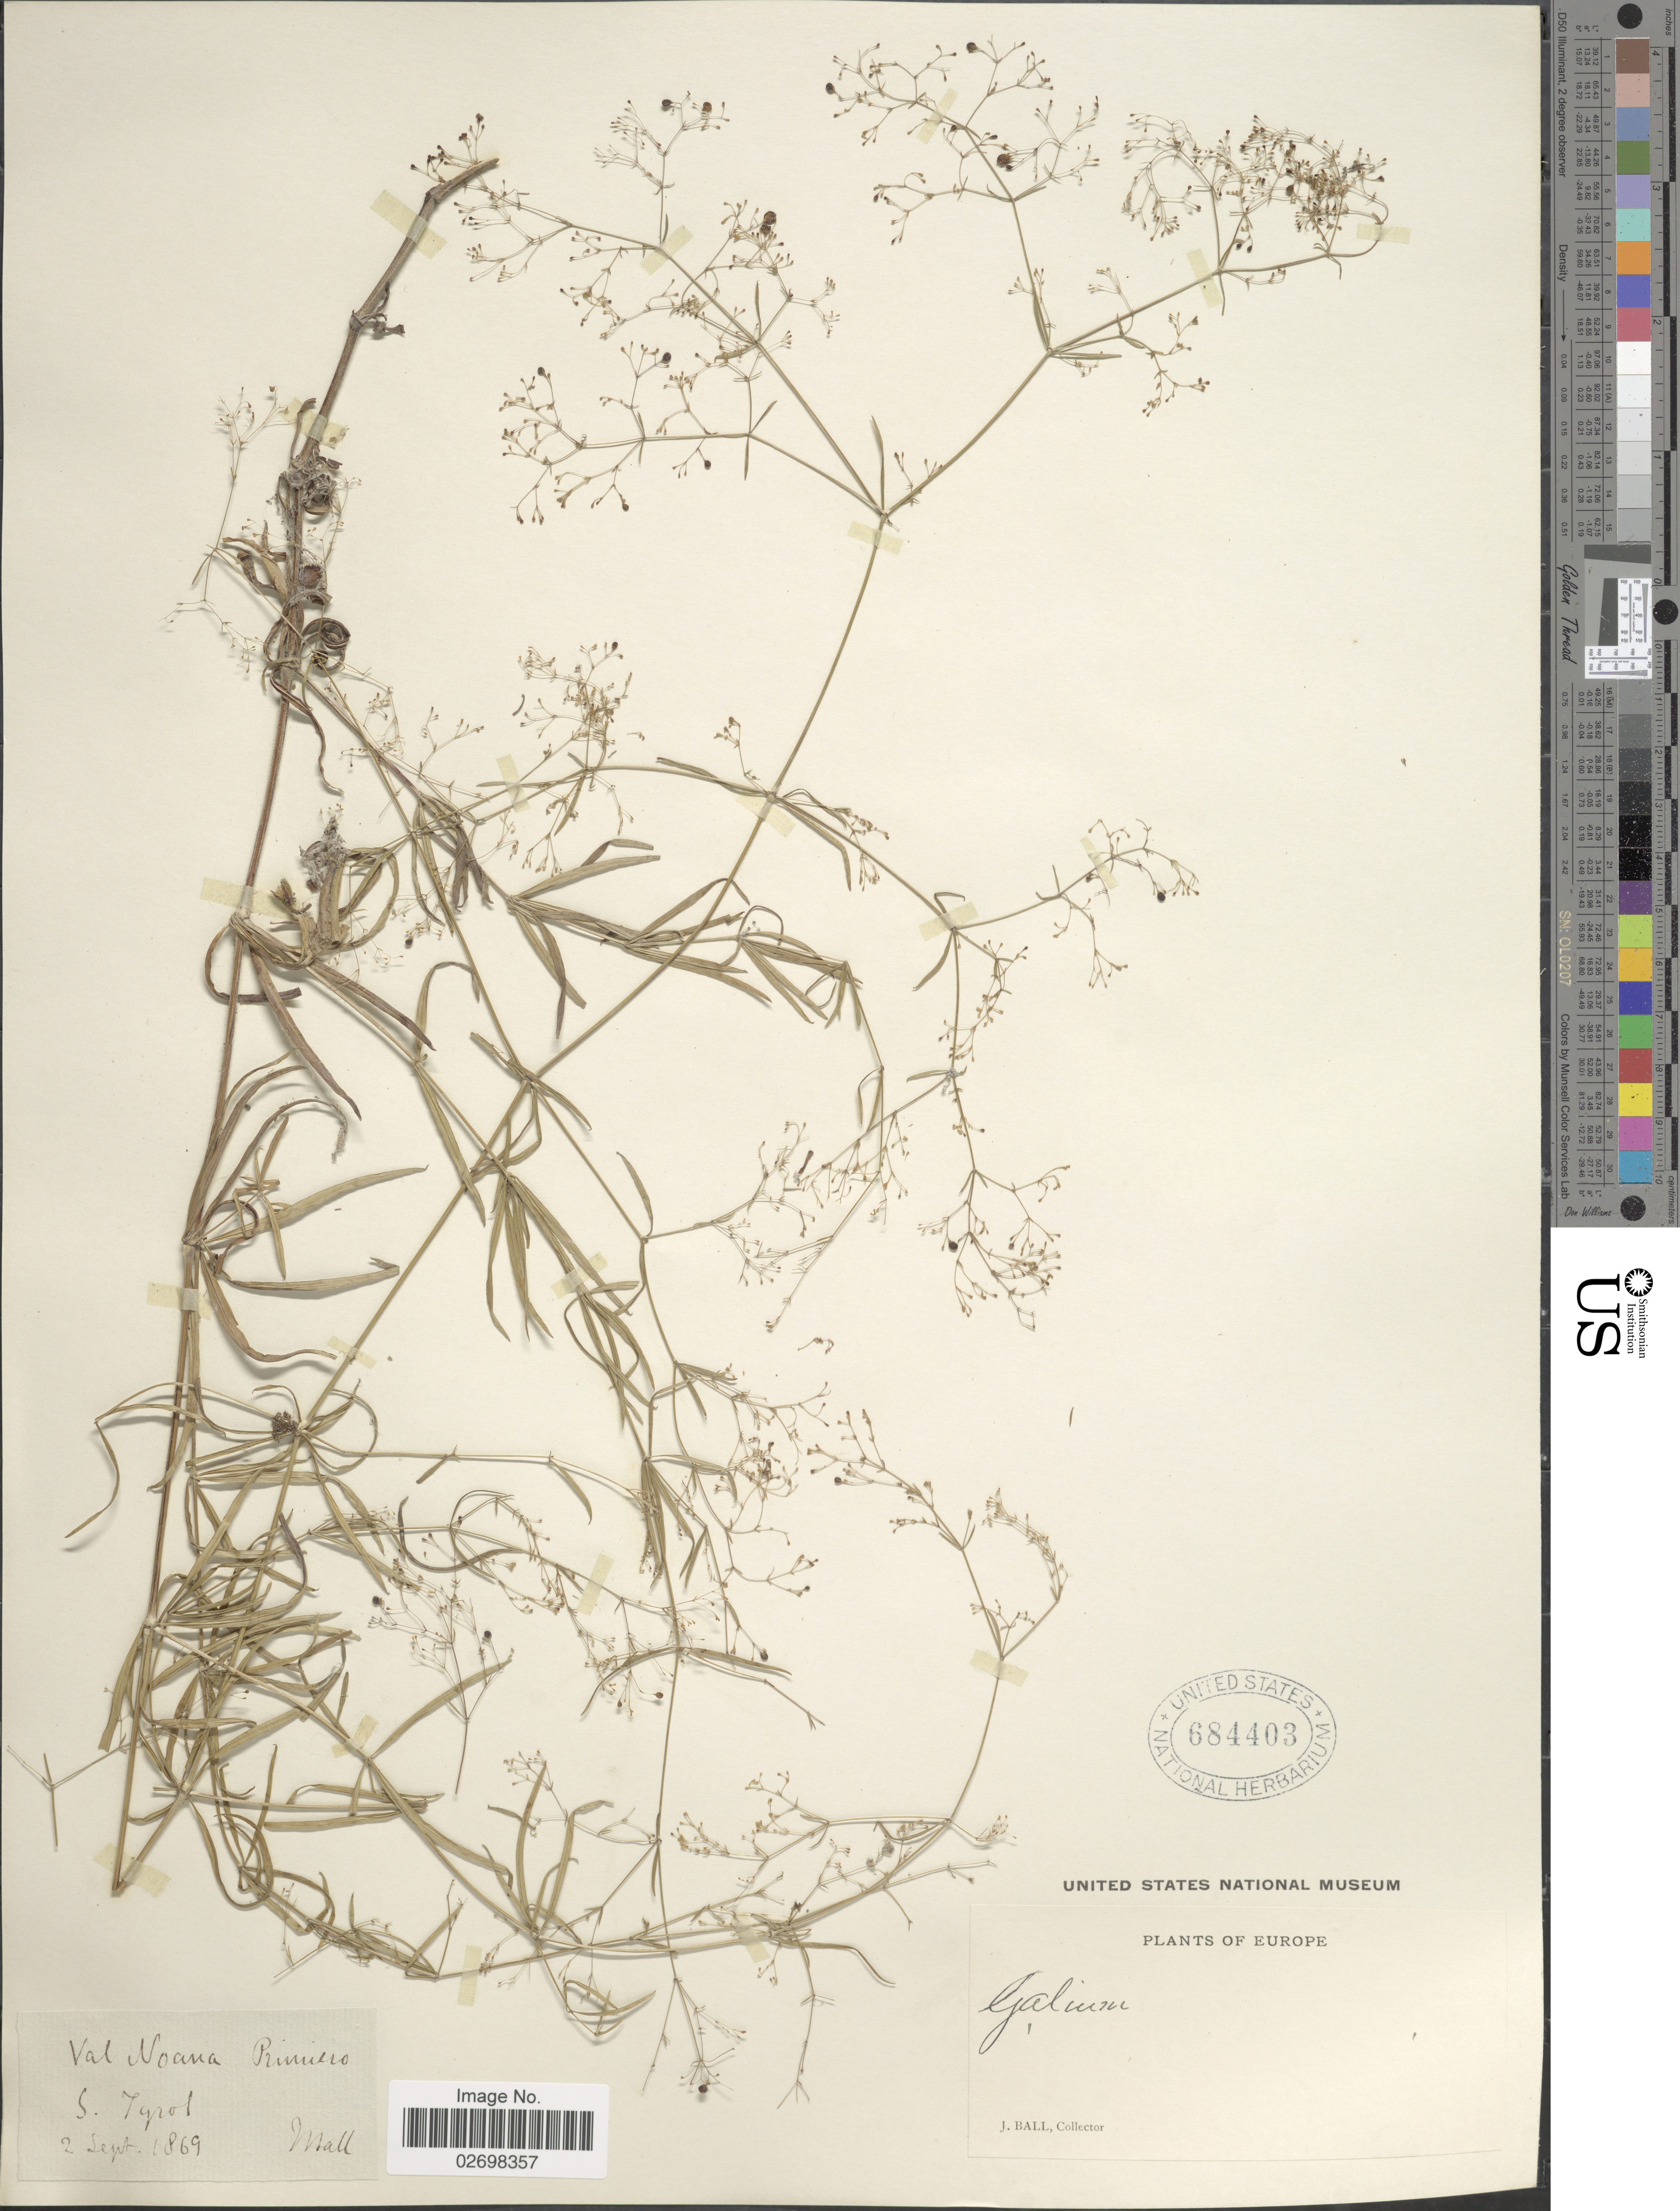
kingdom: Plantae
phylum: Tracheophyta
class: Magnoliopsida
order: Gentianales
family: Rubiaceae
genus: Galium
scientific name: Galium sp.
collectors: J. Ball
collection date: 1869-09-02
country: Italy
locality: Val Noana Primiero, S. Tyrol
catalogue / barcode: US 684403